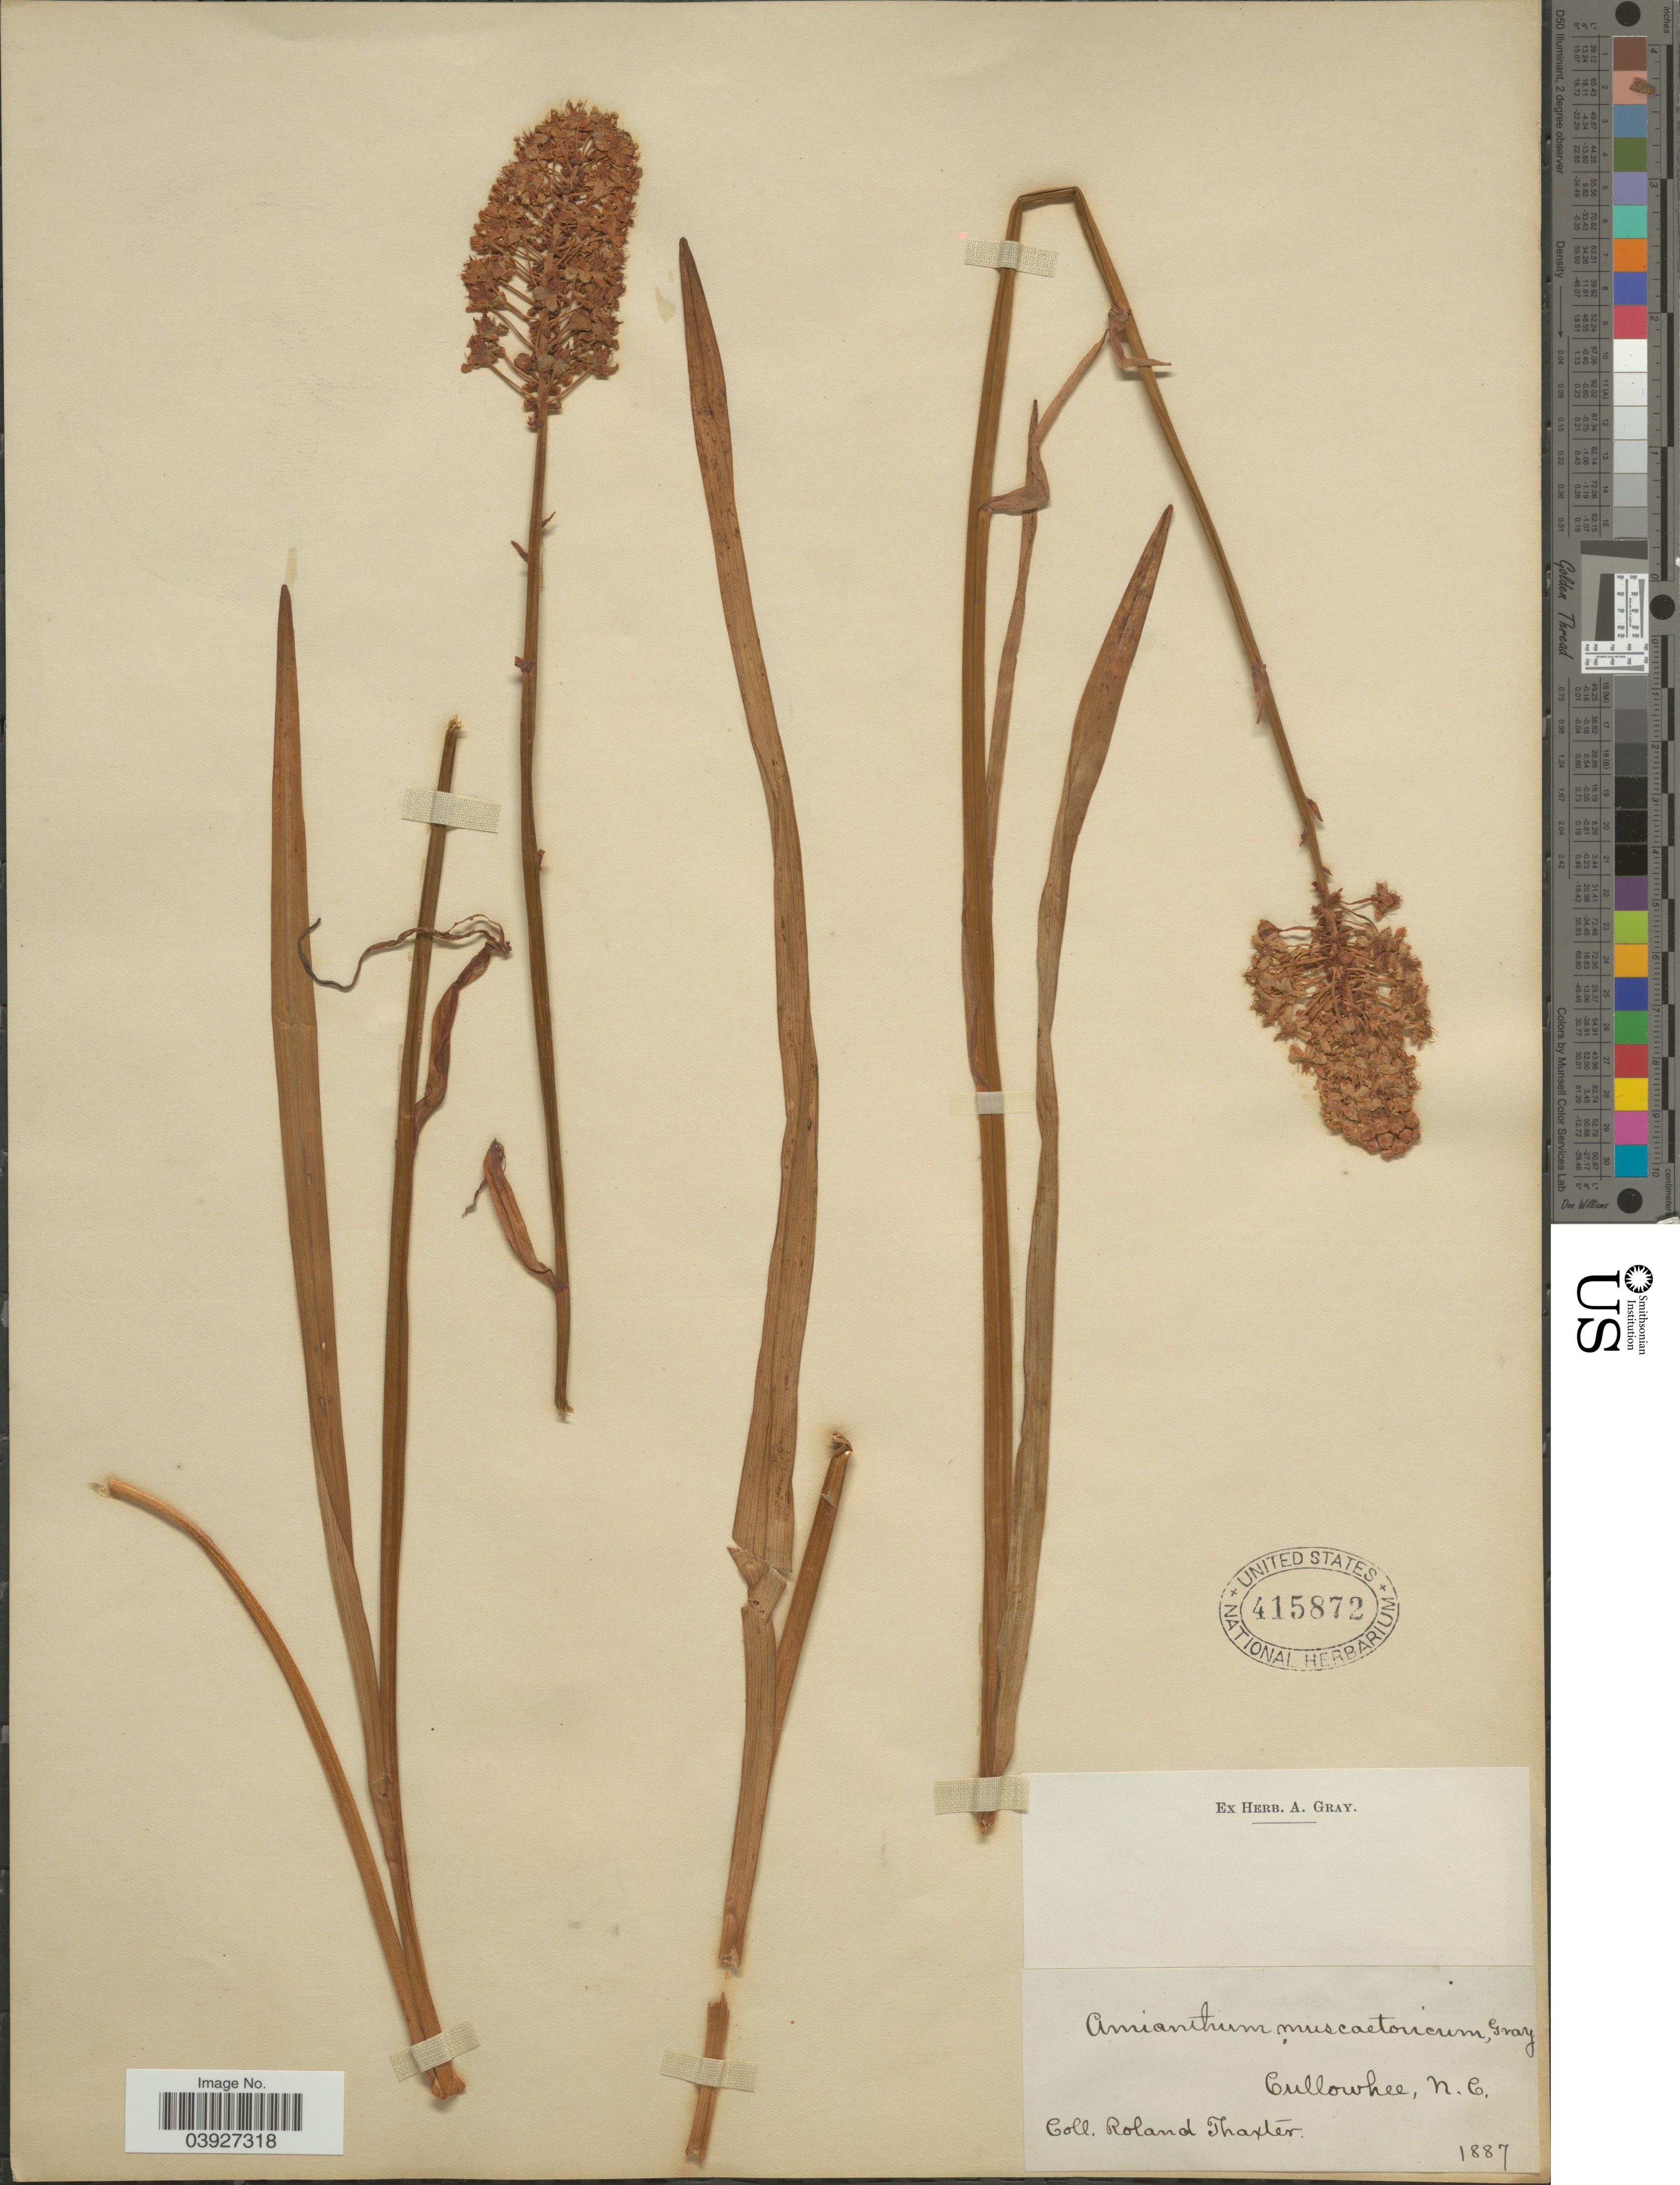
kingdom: Plantae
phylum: Tracheophyta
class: Liliopsida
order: Liliales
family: Melanthiaceae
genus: Amianthium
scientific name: Amianthium muscitoxicum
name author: (Walter) A. Gray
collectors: R. Thaxter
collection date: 1887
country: United States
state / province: North Carolina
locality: Cullowhee.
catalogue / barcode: US 415872